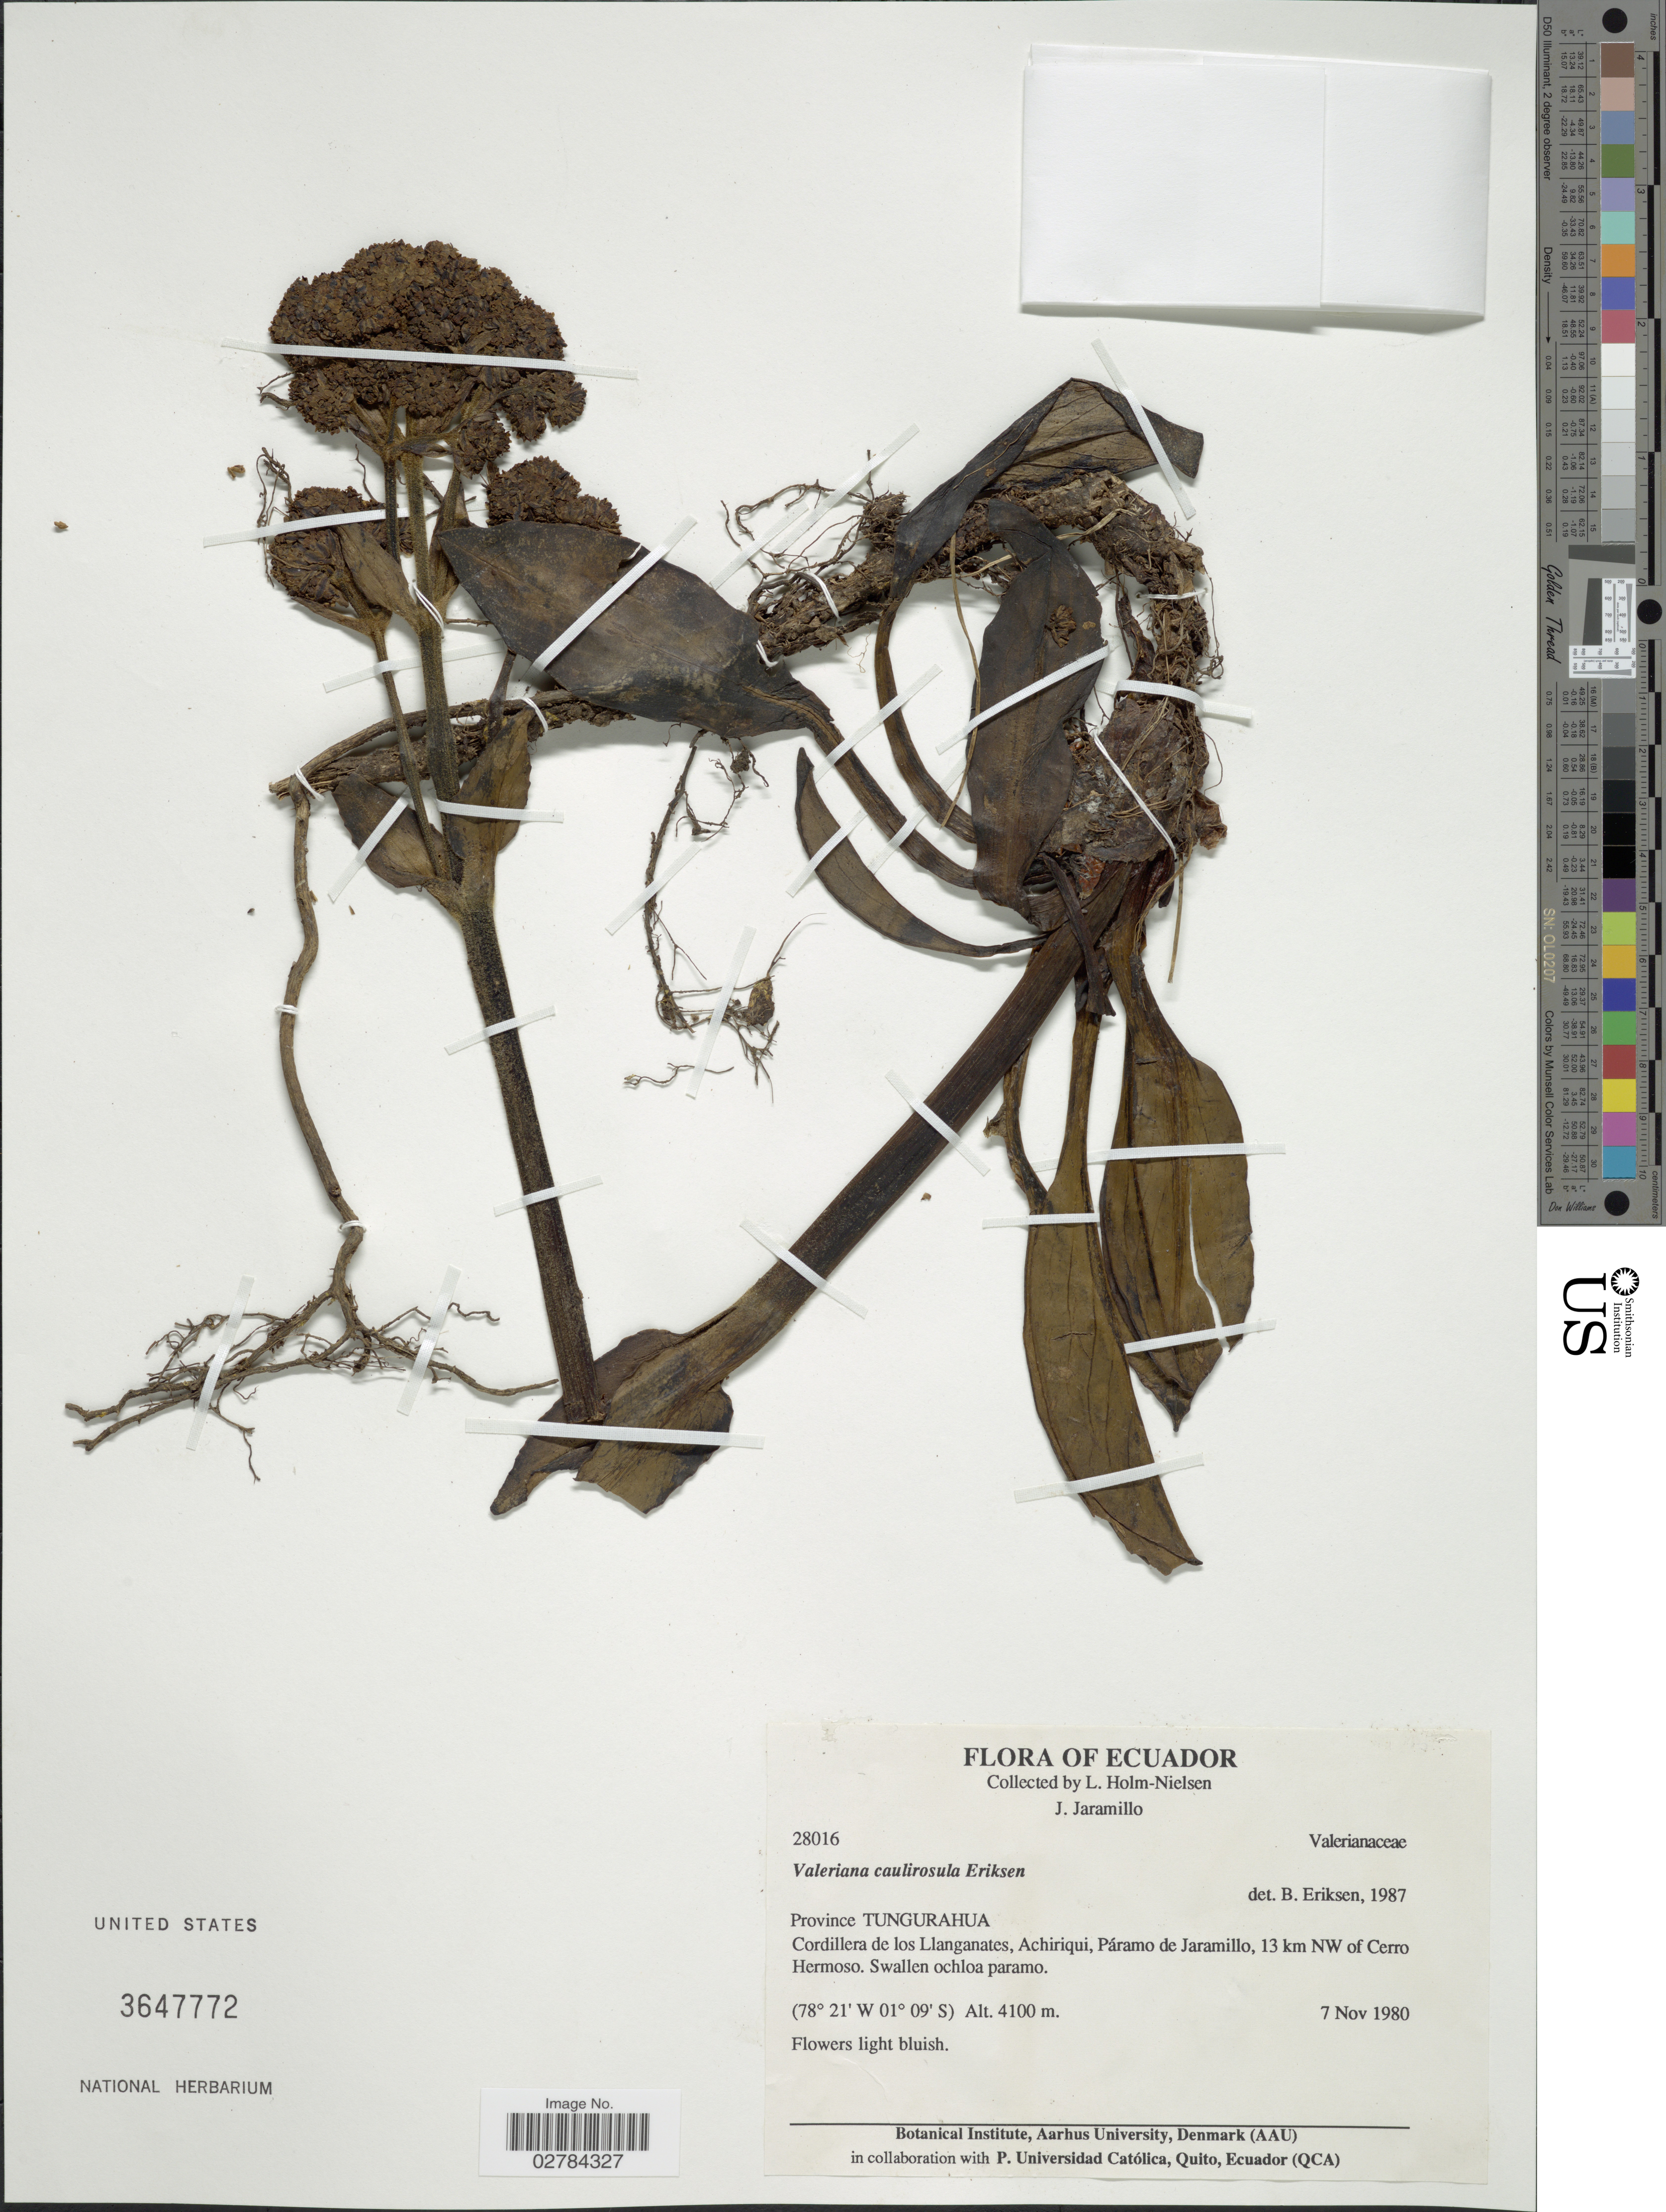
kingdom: Plantae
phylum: Tracheophyta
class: Magnoliopsida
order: Dipsacales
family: Caprifoliaceae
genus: Valeriana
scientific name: Valeriana caulirosula B. Eriksen sp. nov. ined.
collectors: L. Holm-Nielsen & J. Jaramillo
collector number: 28016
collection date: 1980-11-07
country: Ecuador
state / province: Tungurahua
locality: Cordillera de Los Llanganates. Achiriqui, Páramo de Jaramillo, 13 km NW of Cerro Hermoso.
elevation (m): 4100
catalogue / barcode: US 3647772